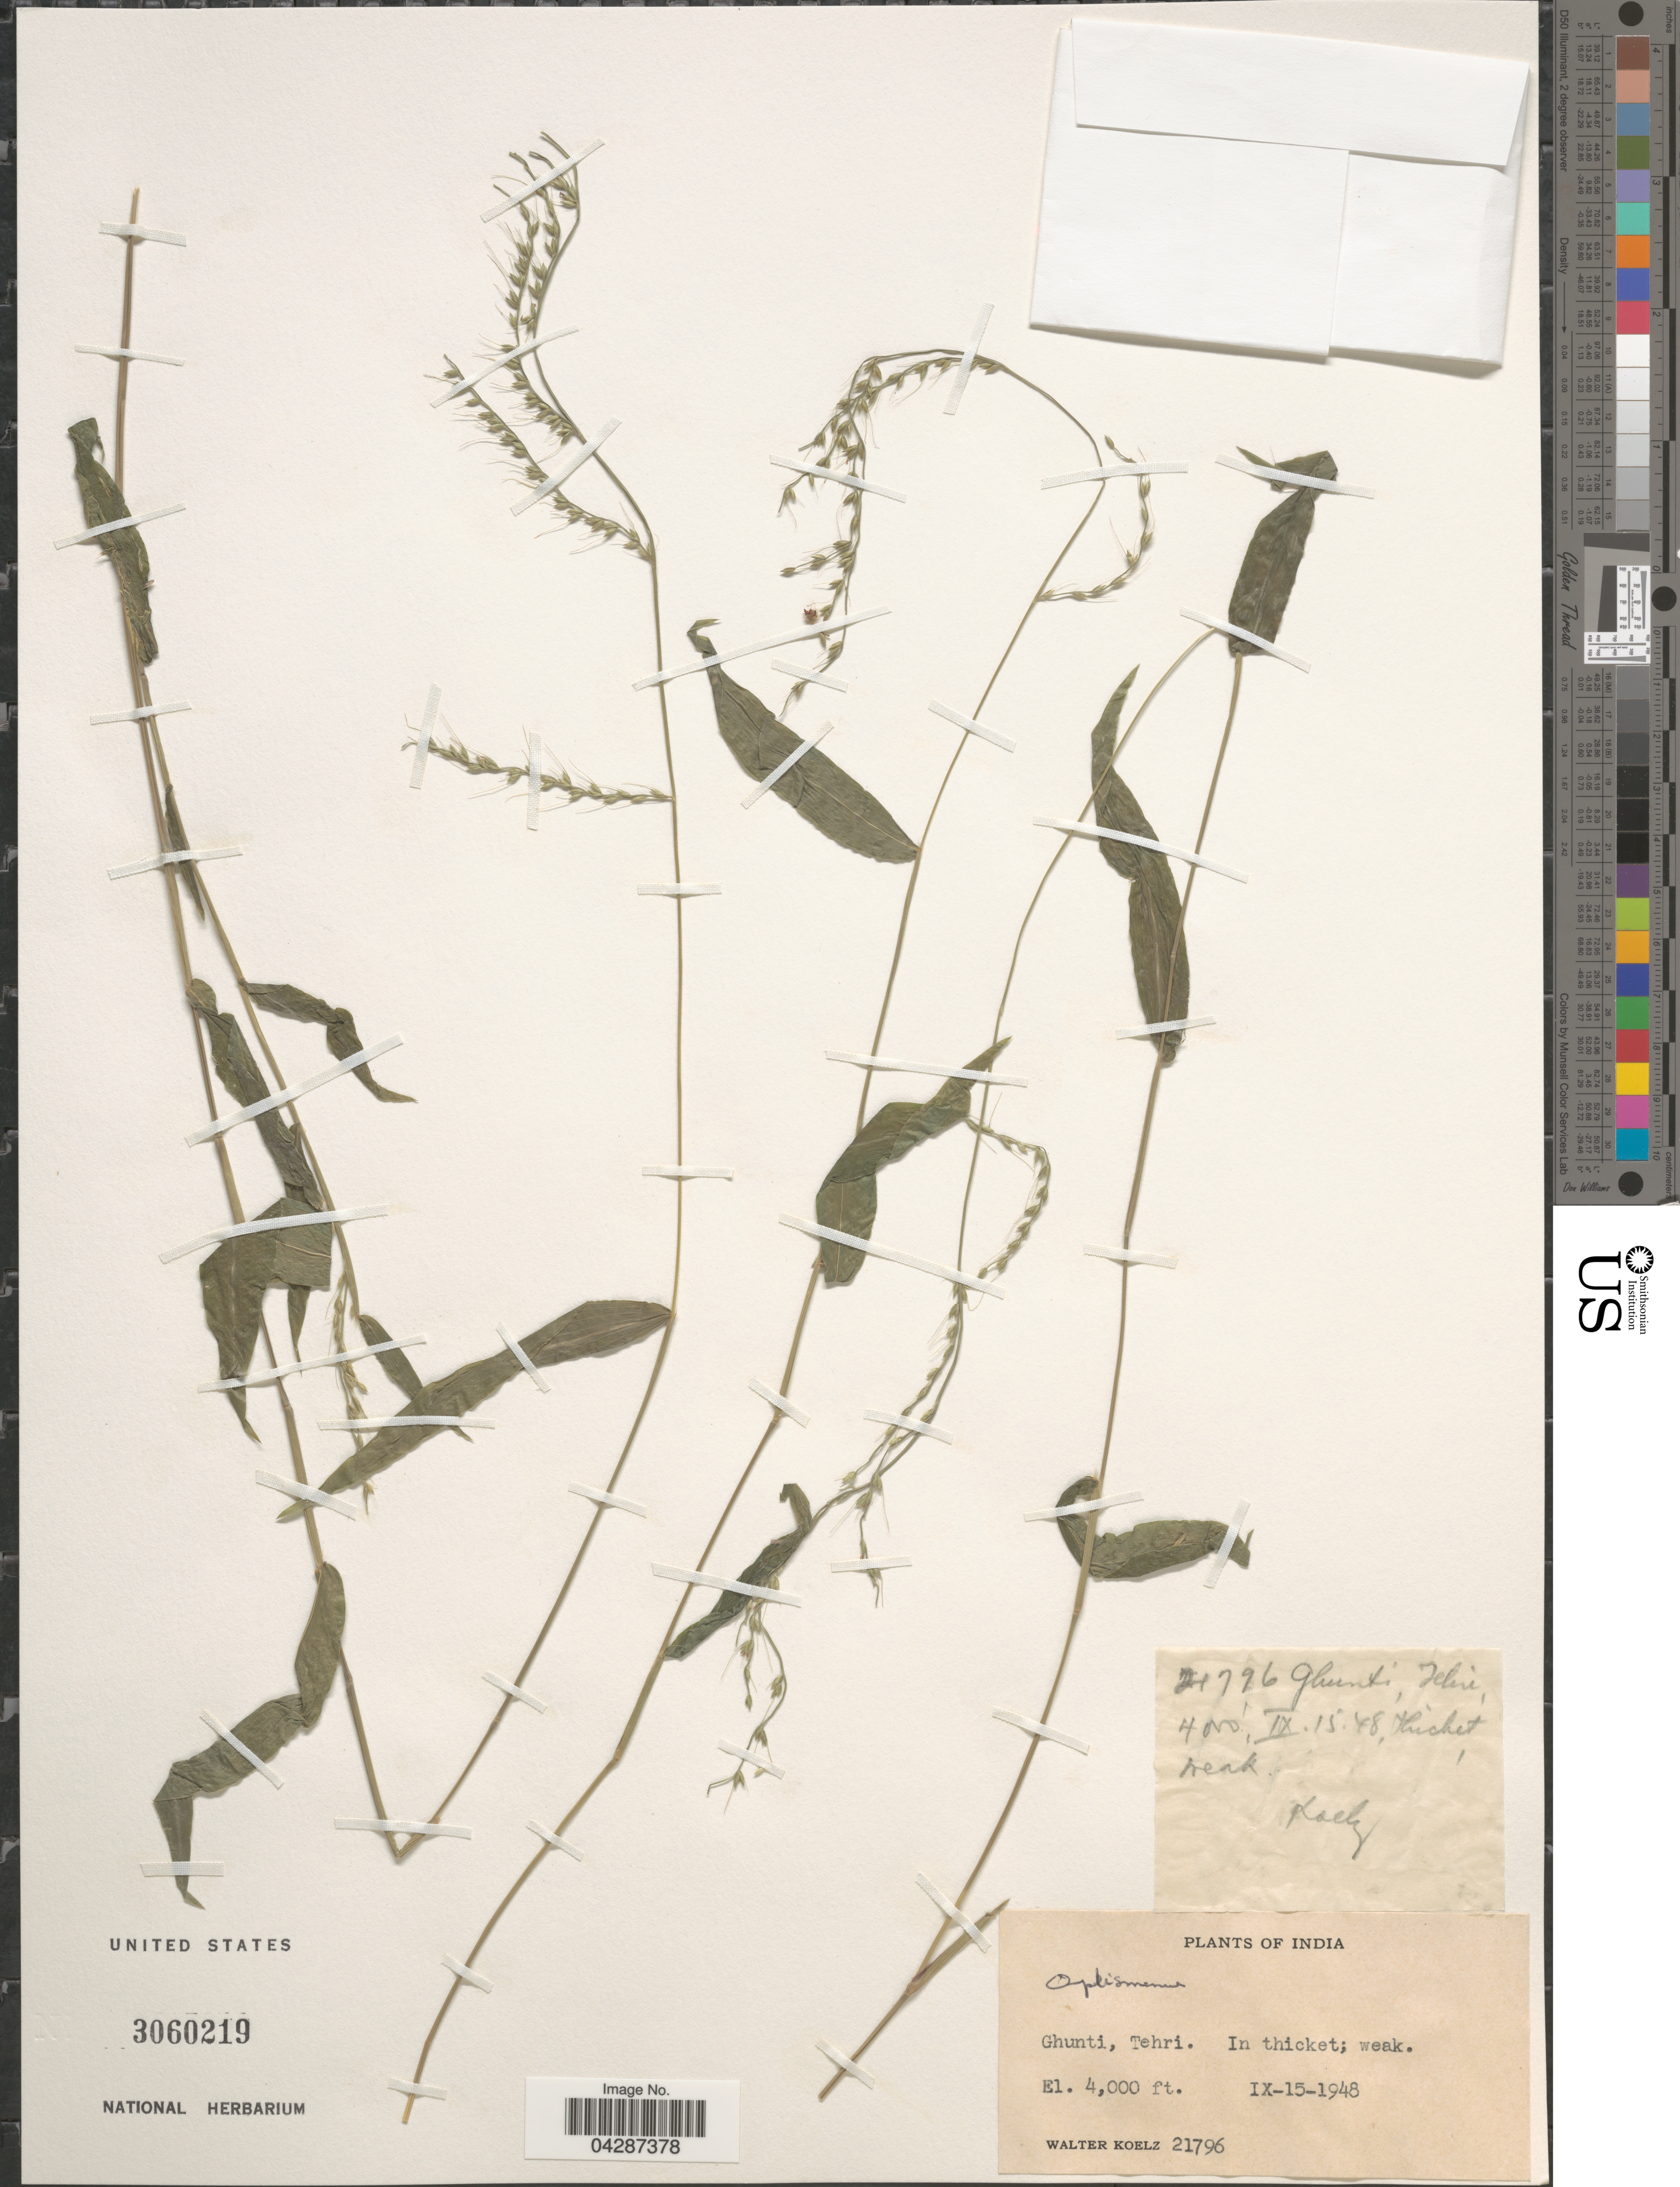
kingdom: Plantae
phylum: Tracheophyta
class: Liliopsida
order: Poales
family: Poaceae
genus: Oplismenus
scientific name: Oplismenus sp.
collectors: W. N. Koelz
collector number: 21796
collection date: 1948-09-15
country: India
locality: Ghunti, Tehri.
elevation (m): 1219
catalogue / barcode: US 3060219